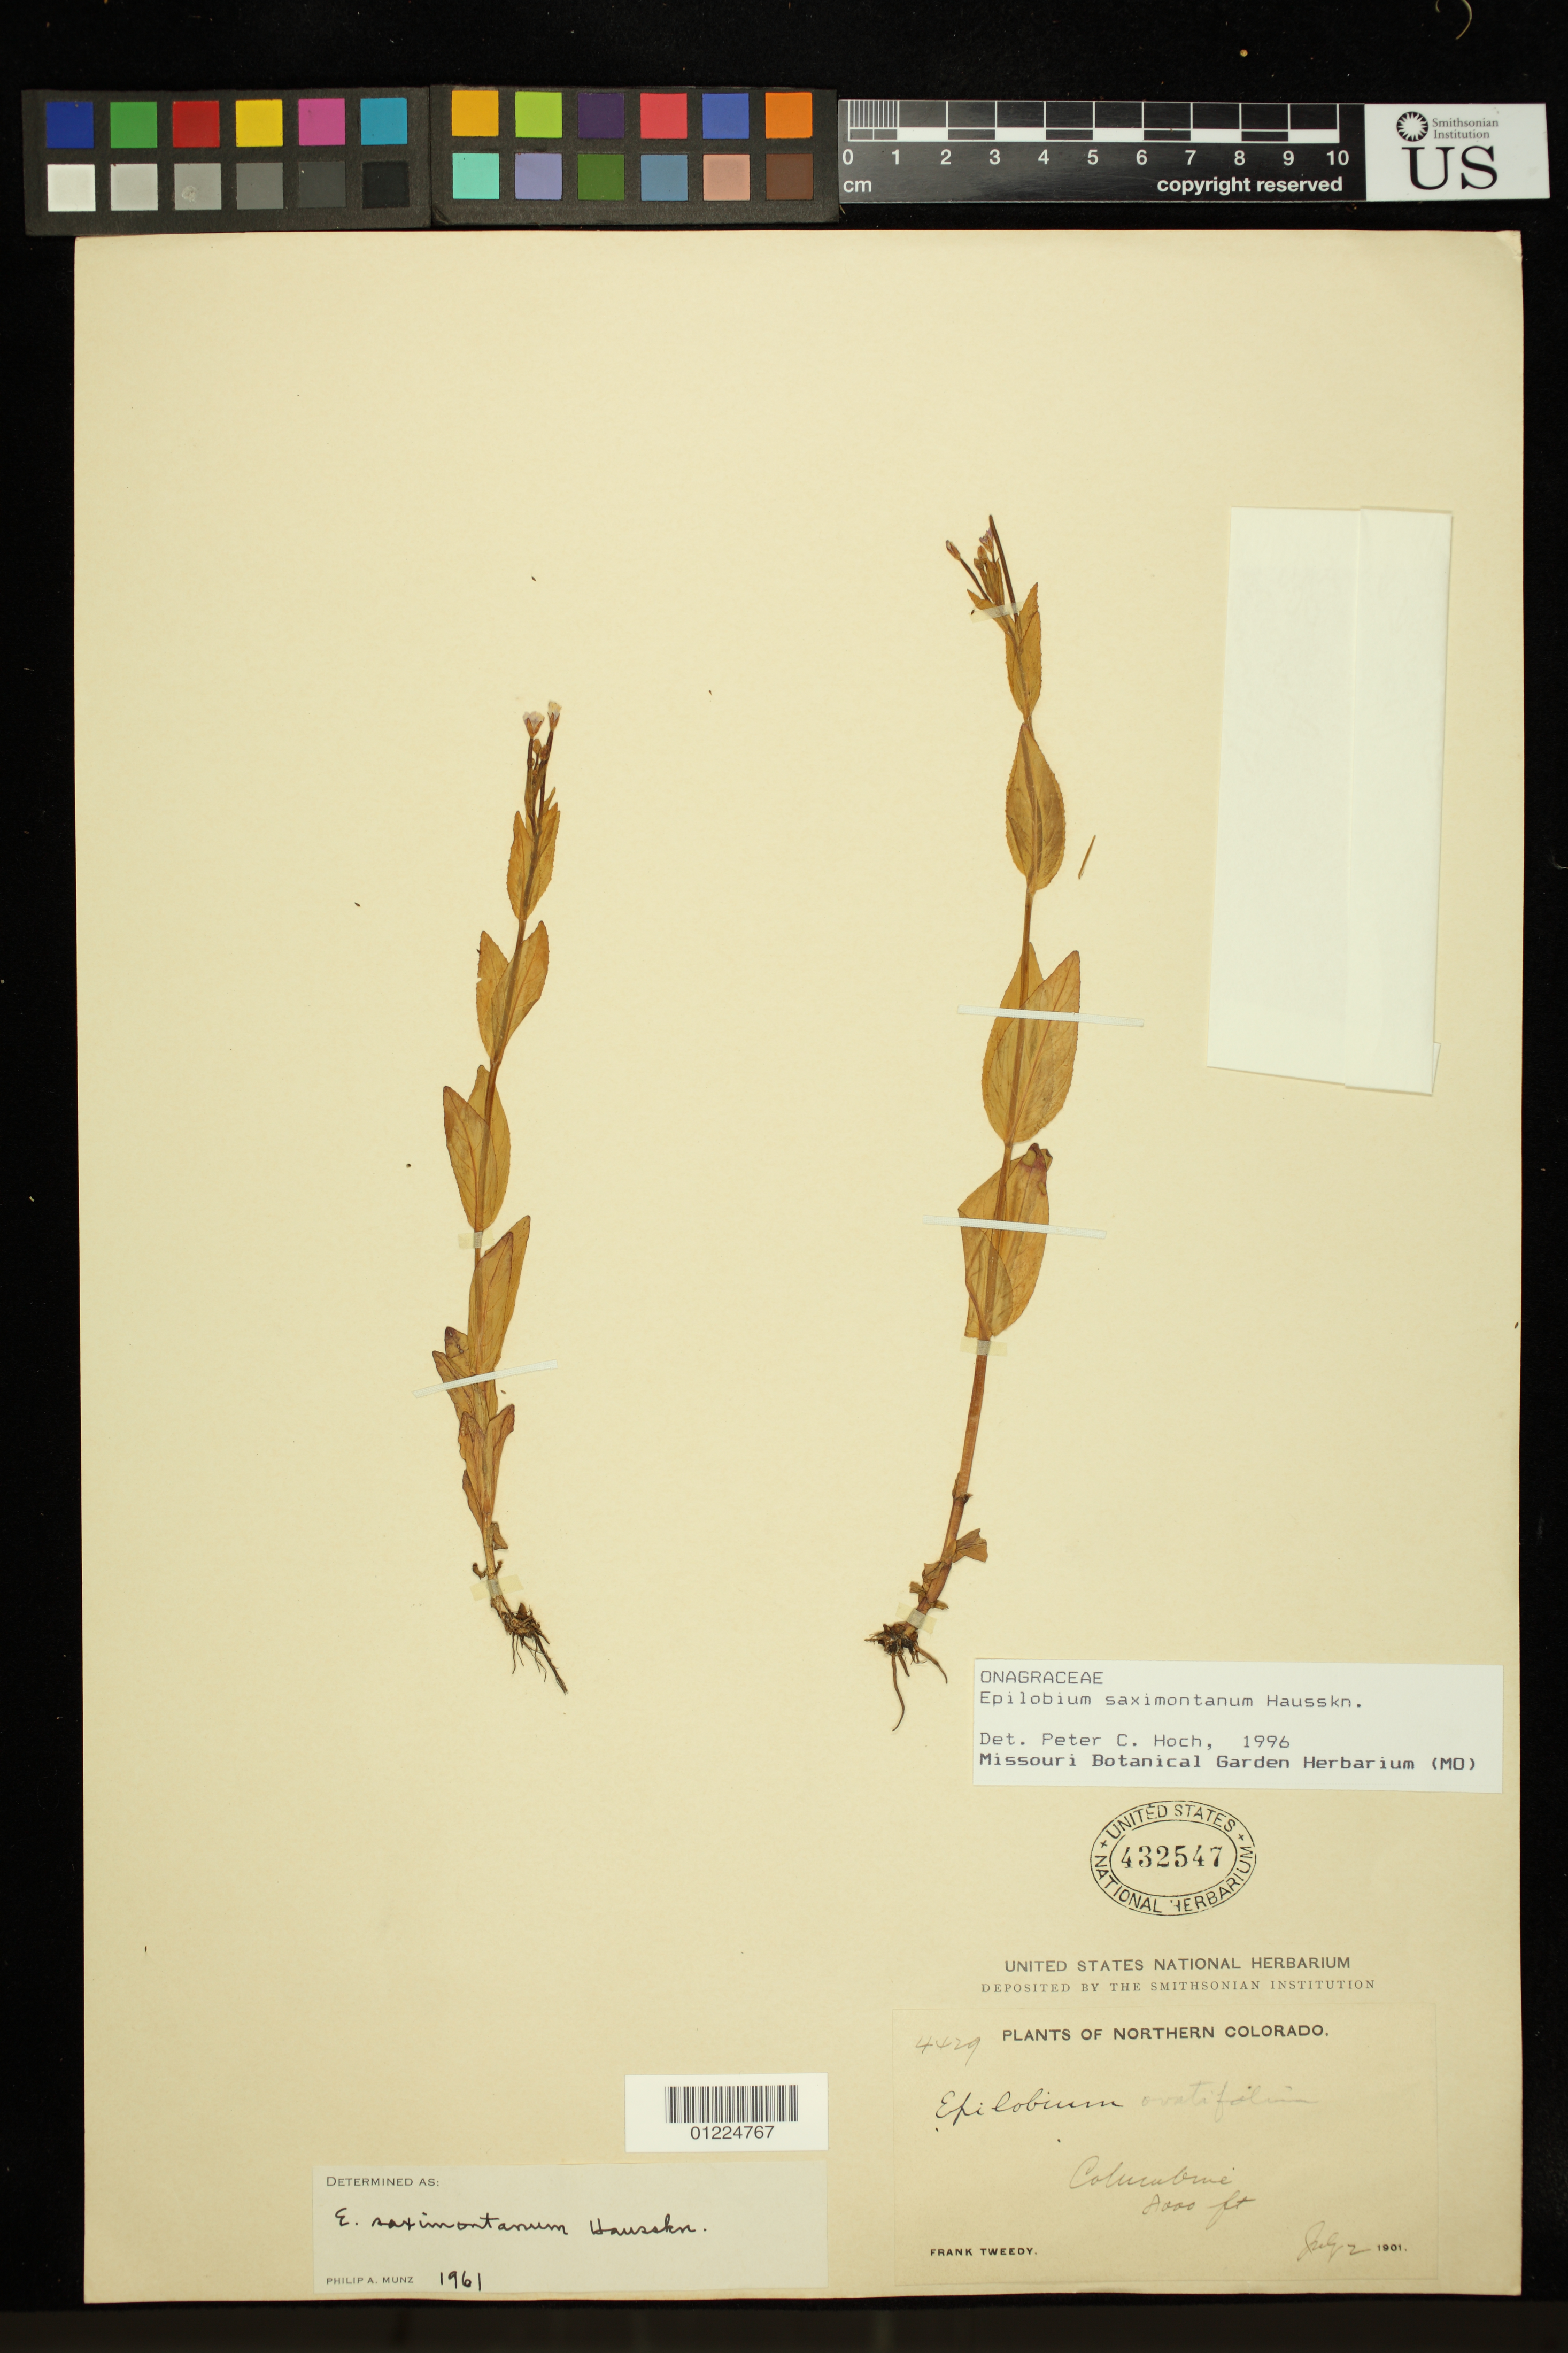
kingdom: Plantae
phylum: Tracheophyta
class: Magnoliopsida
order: Myrtales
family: Onagraceae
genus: Epilobium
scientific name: Epilobium saximontanum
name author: Hausskn.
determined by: Hoch, P. C.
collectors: F. Tweedy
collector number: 4429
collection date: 1901-07-02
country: United States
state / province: Colorado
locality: Columbine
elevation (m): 2438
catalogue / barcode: US 432547